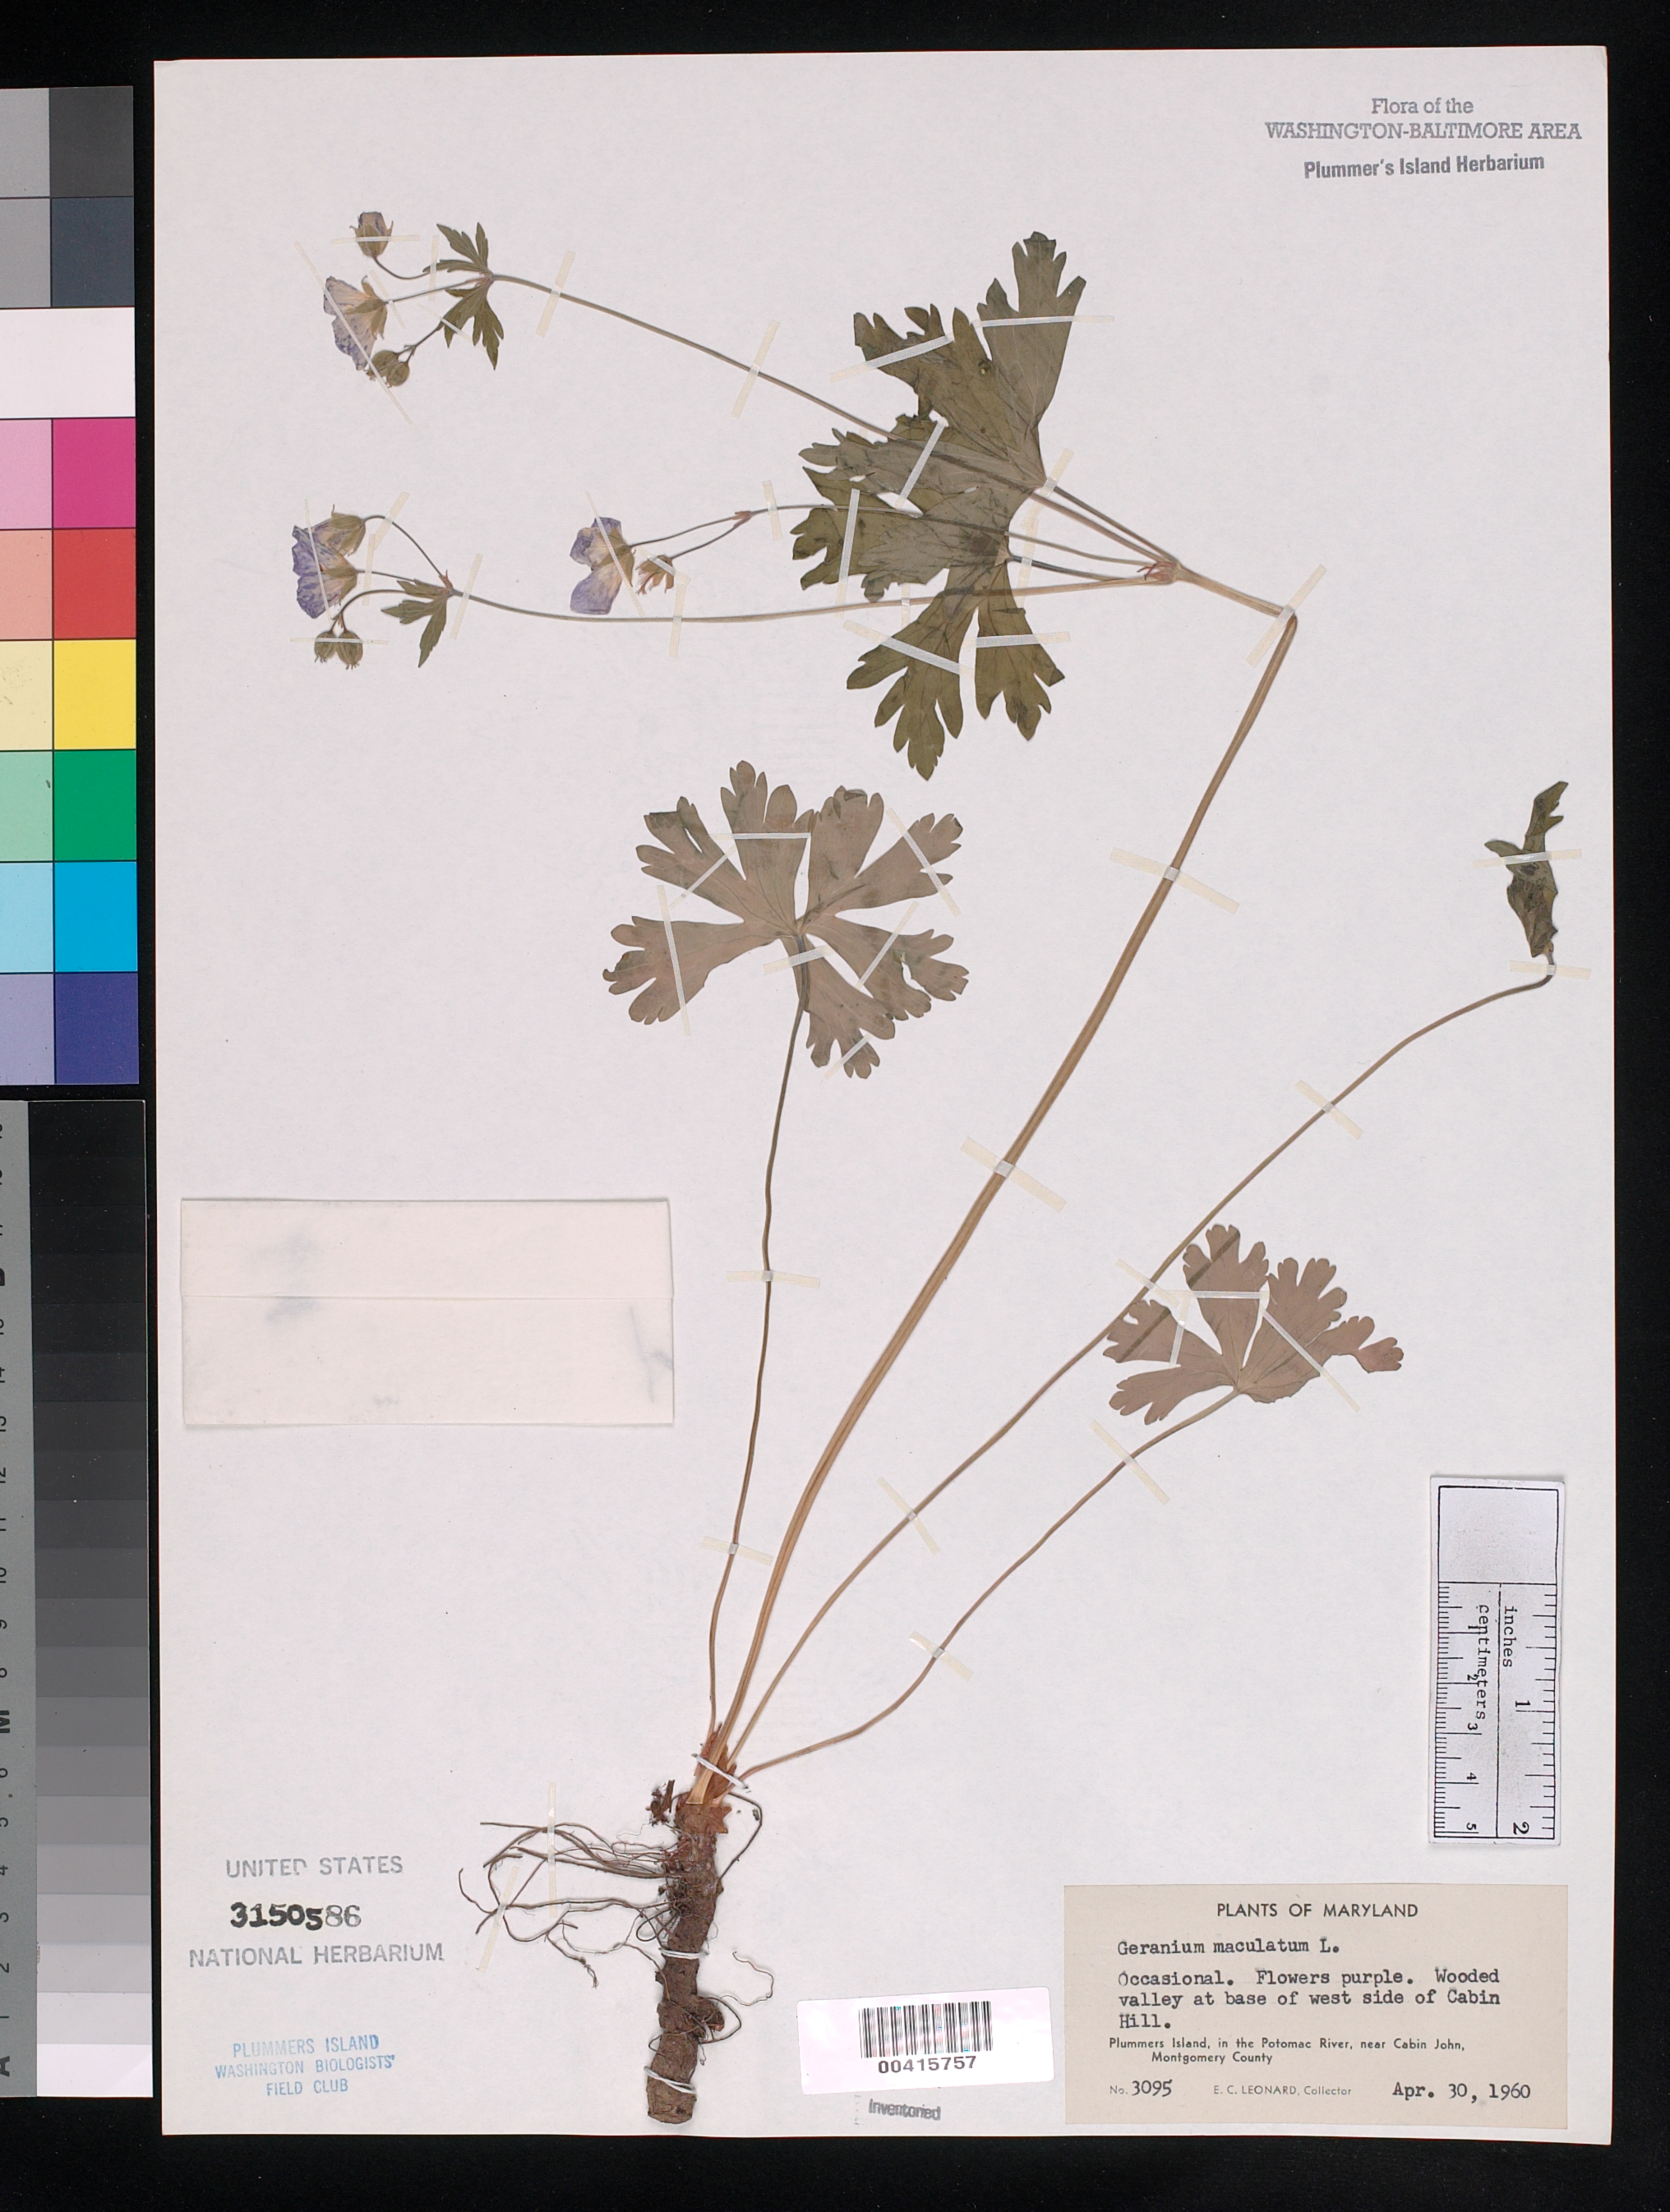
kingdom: Plantae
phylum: Tracheophyta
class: Magnoliopsida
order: Geraniales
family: Geraniaceae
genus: Geranium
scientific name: Geranium maculatum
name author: L.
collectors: E. C. Leonard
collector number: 3095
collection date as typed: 30 Apr 1960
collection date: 1960-04-30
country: United States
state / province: Maryland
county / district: Montgomery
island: Plummers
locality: Plummer's Island; valley at base of west side of Cabin Hill C. & O. Canal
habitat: Wooded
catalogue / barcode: US 3150586